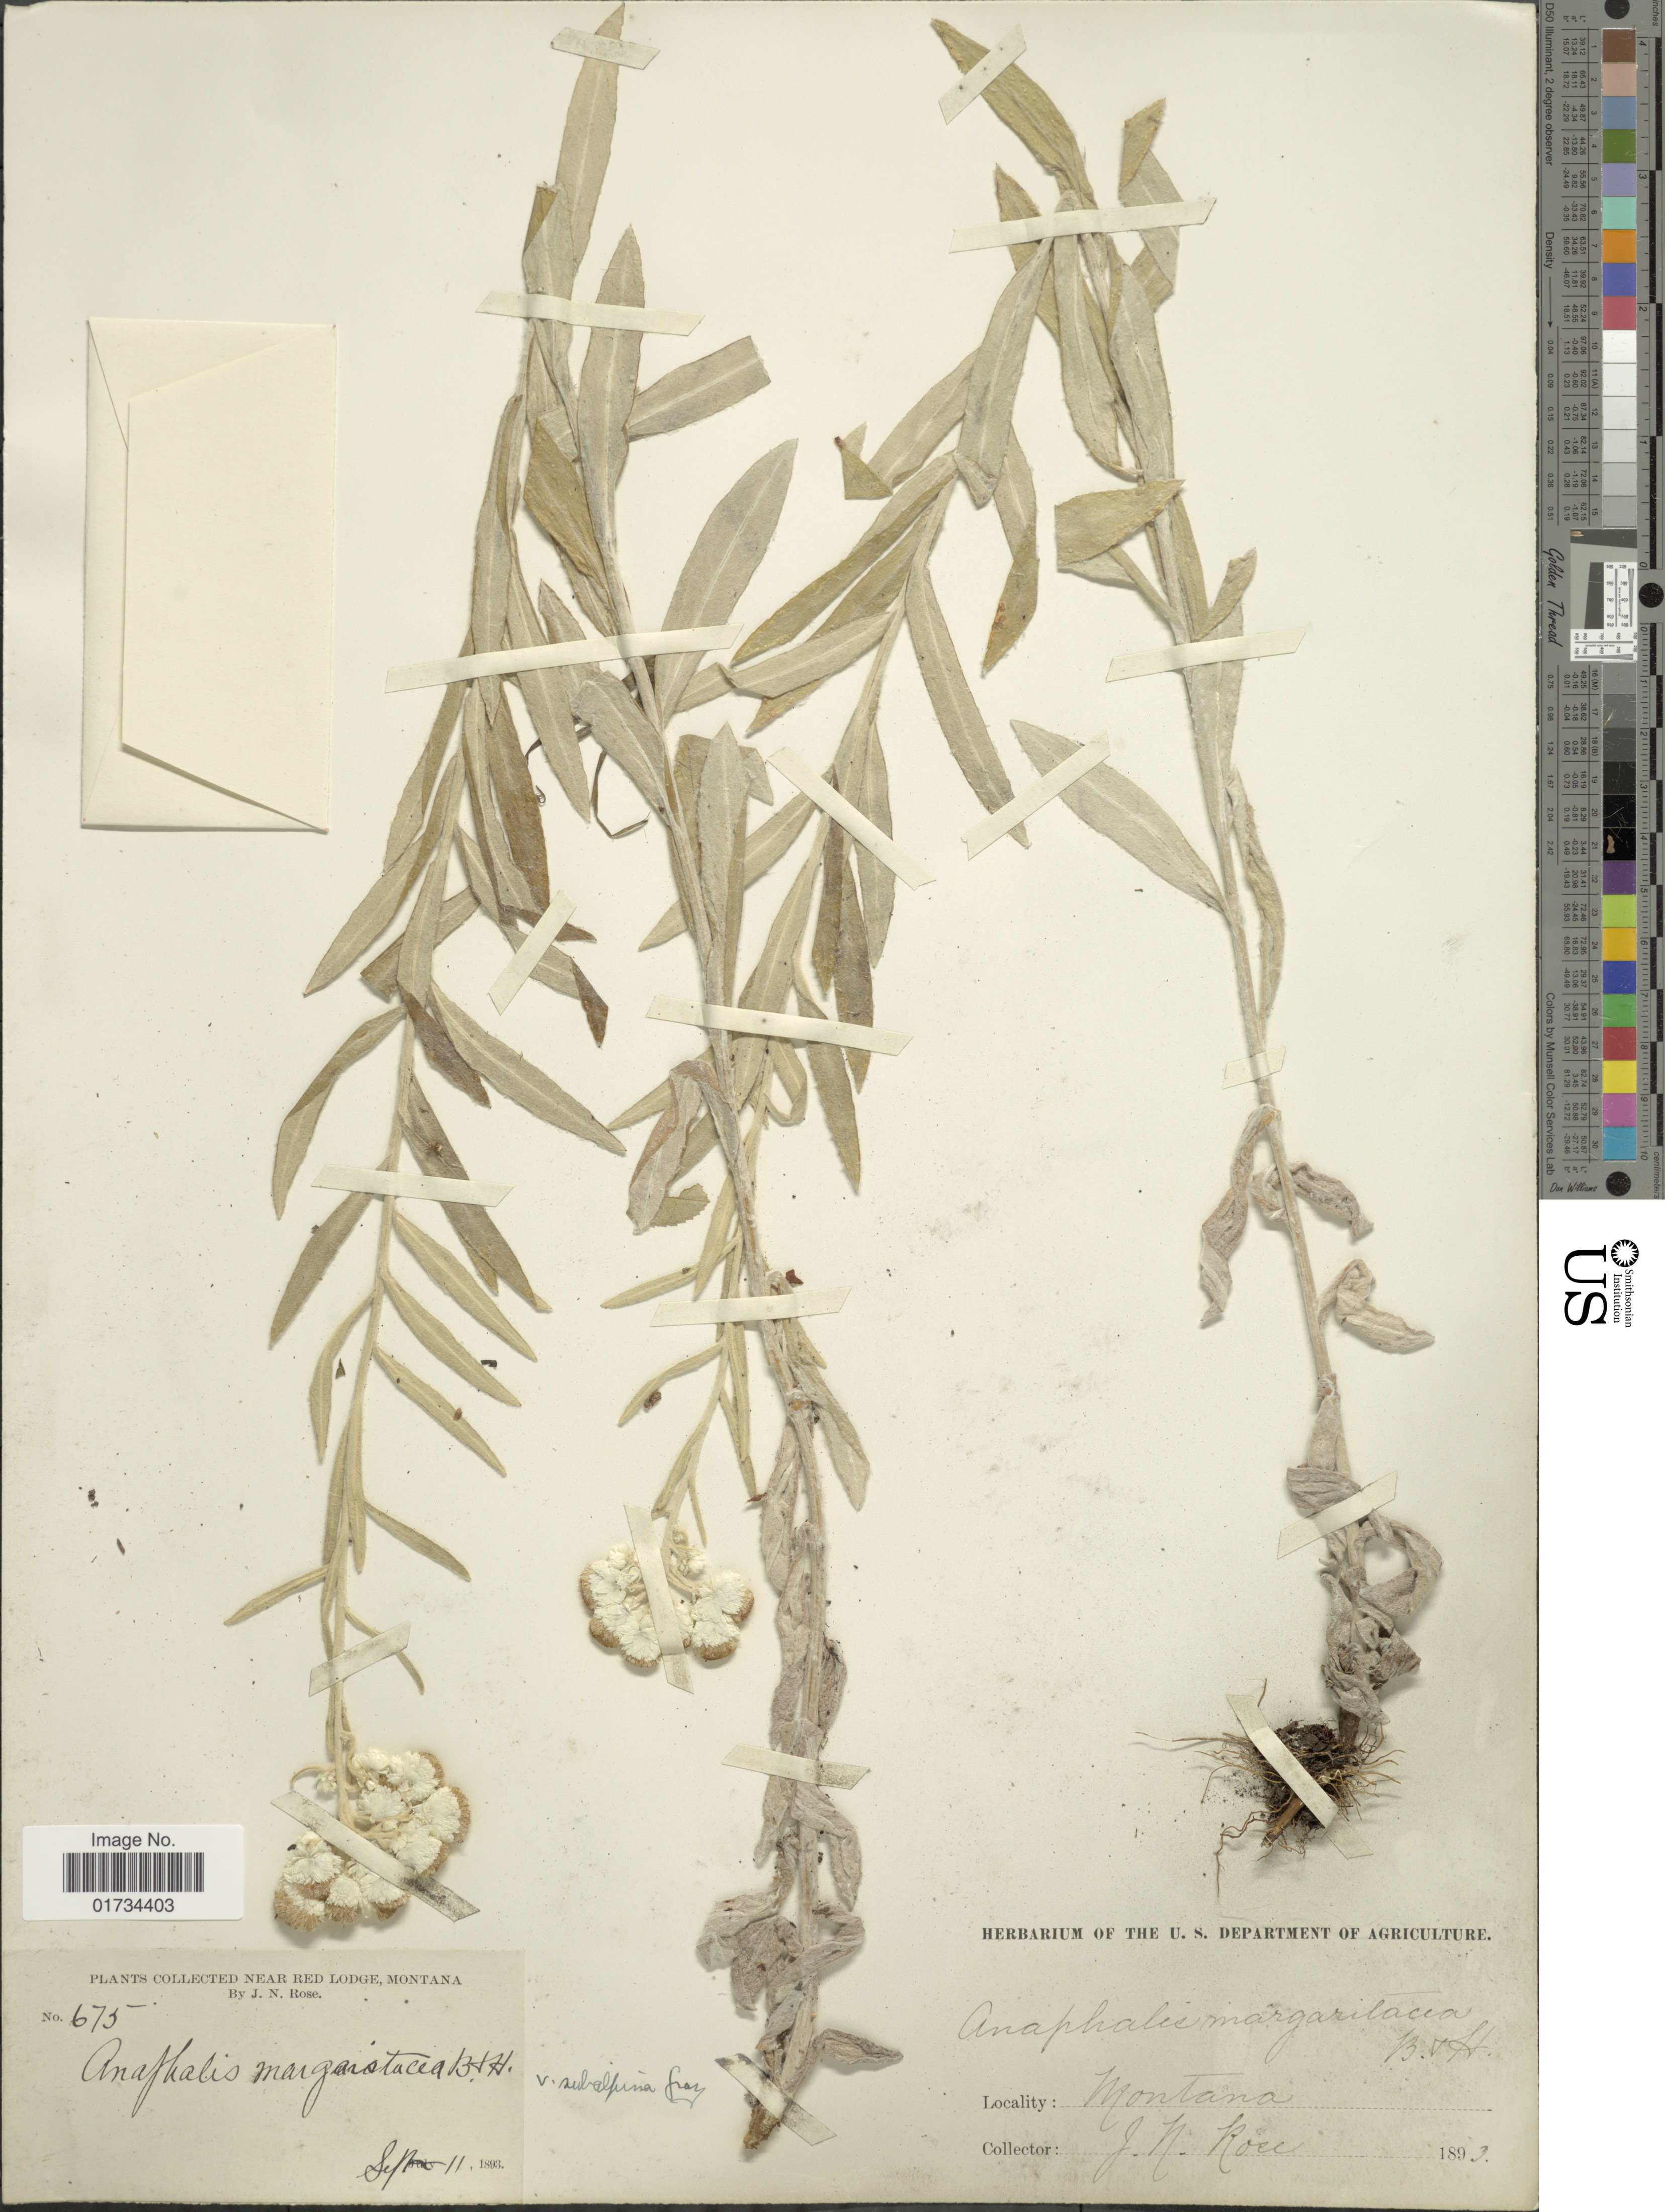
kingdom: Plantae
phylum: Tracheophyta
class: Magnoliopsida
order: Asterales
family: Asteraceae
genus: Anaphalis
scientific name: Anaphalis subalpina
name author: (A. Gray) Rydb.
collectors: J. N. Rose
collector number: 675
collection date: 1893-09-11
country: United States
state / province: Montana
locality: Montana. Near Red Lodge